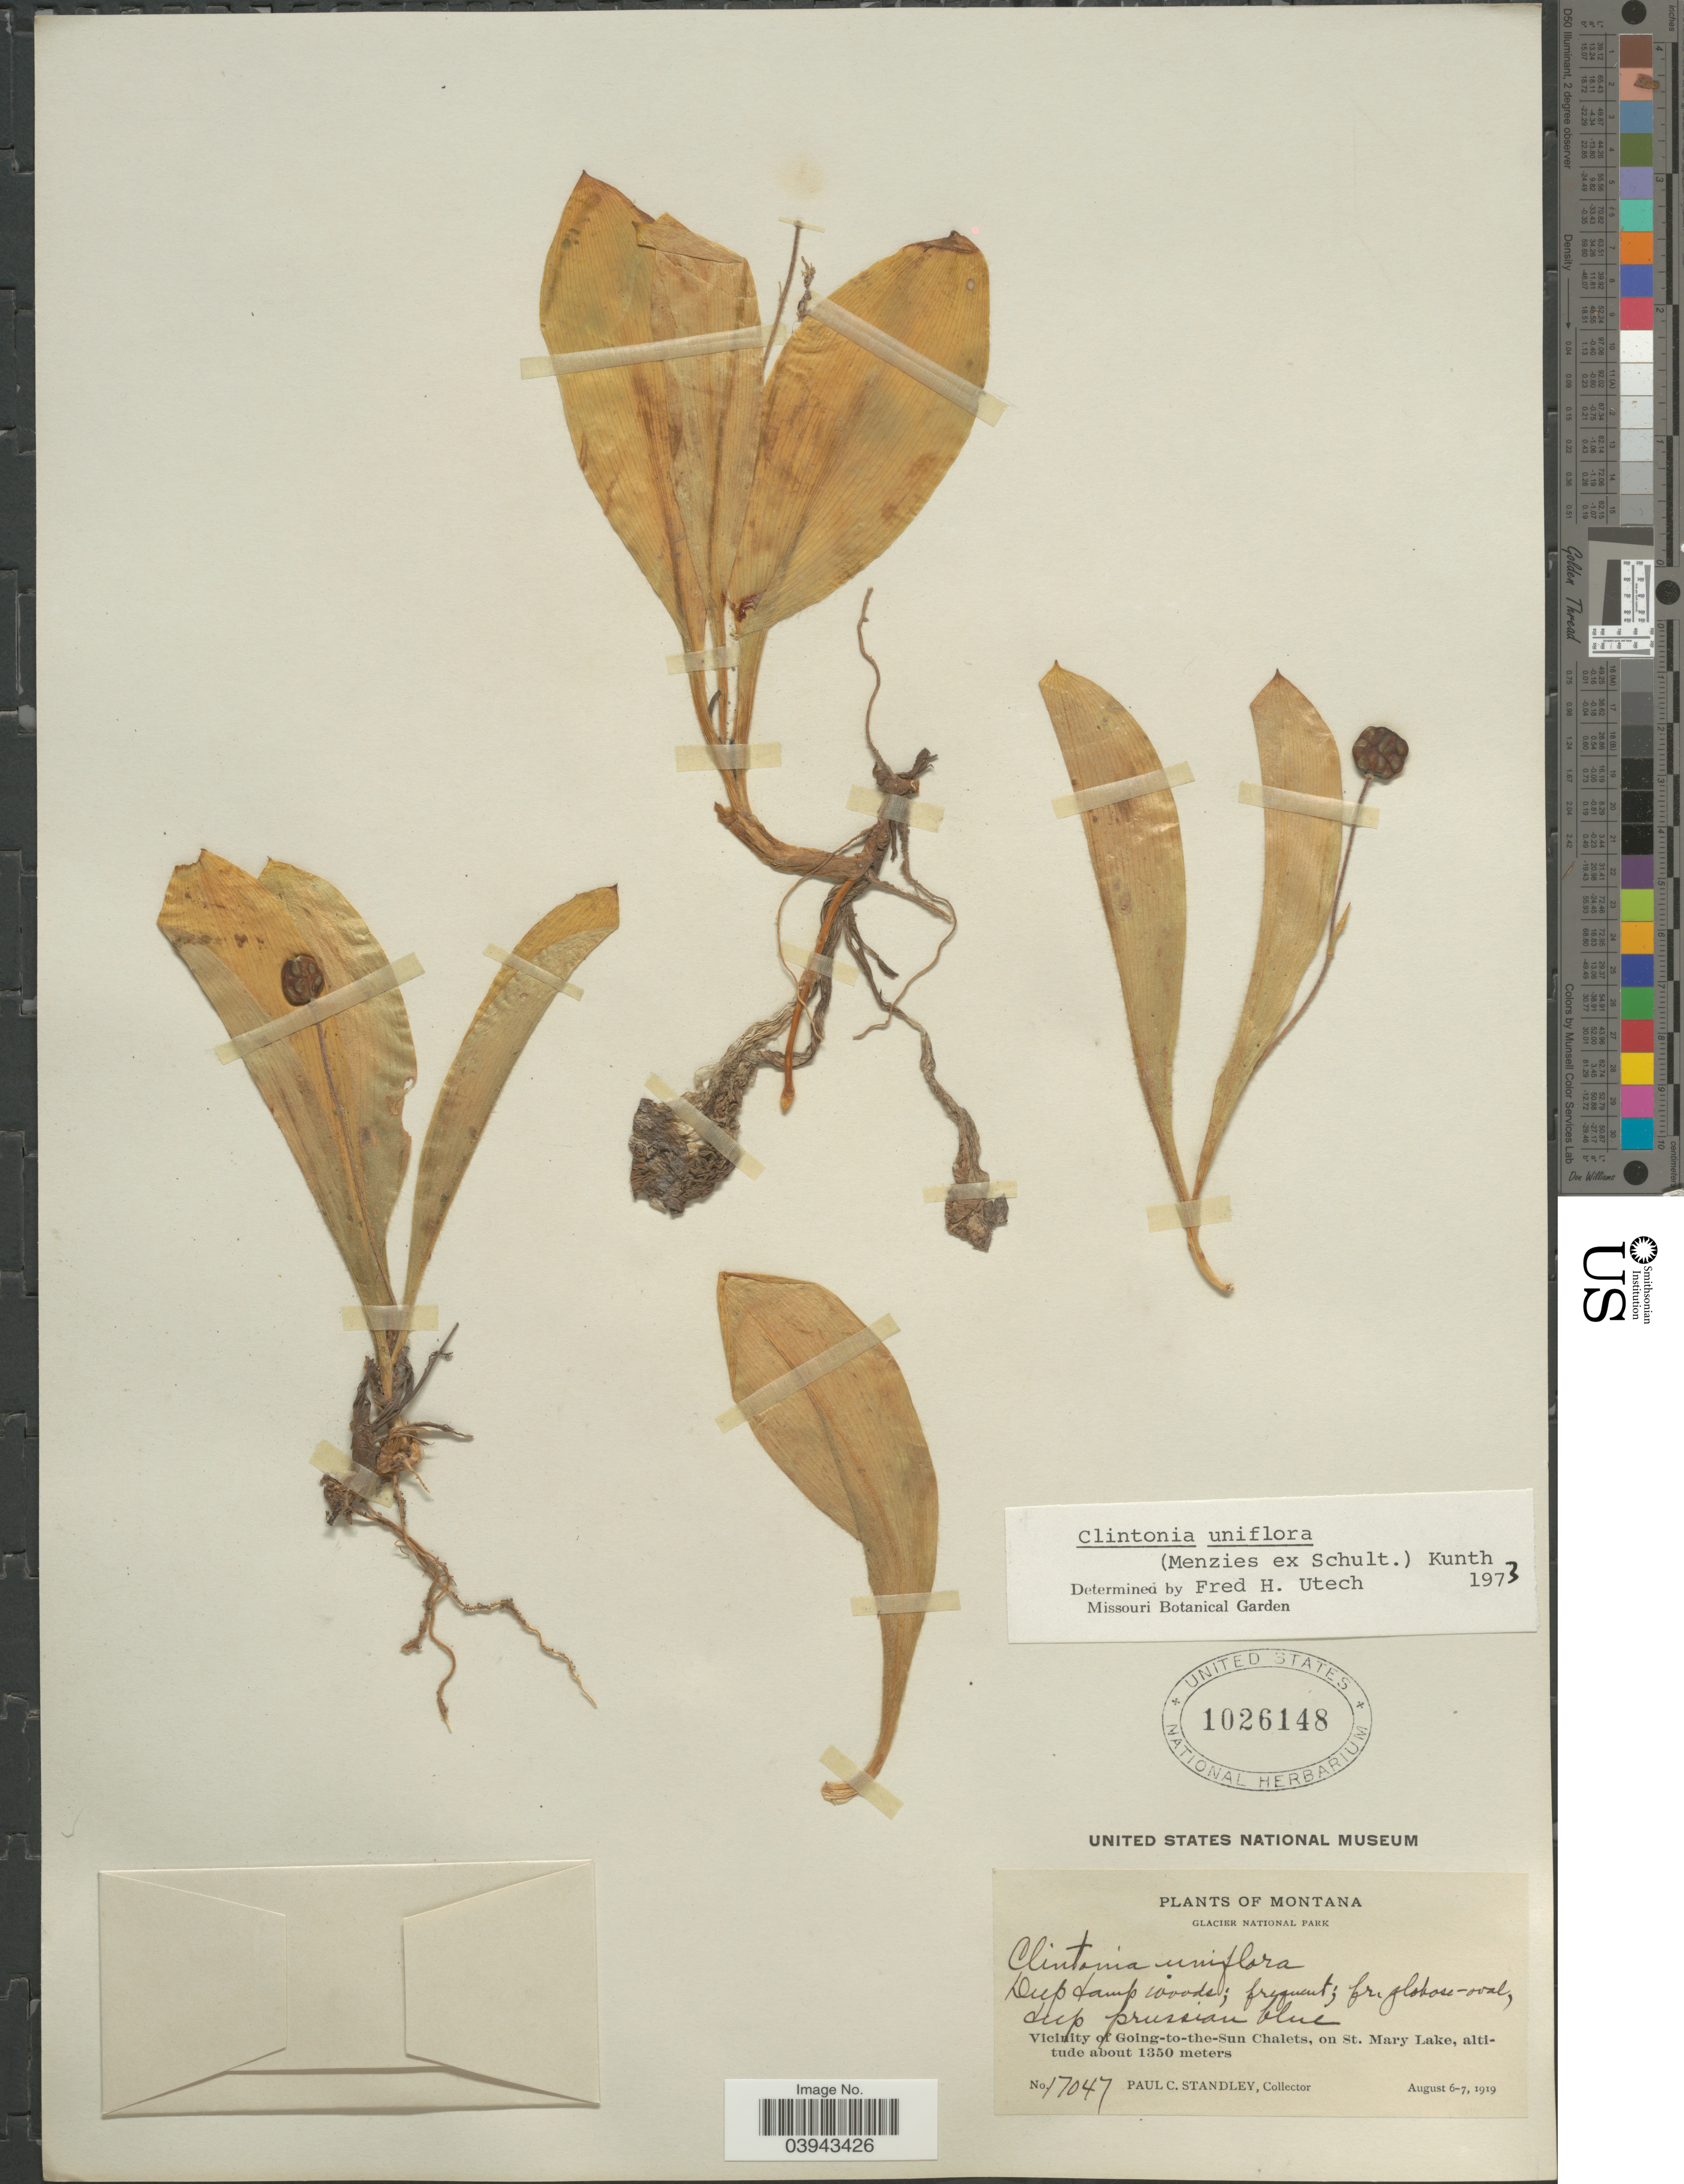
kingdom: Plantae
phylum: Tracheophyta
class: Liliopsida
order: Liliales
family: Liliaceae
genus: Clintonia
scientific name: Clintonia uniflora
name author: Kunth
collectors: P. C. Standley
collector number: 17047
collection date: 1919-08-06/1919-08-07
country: United States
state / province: Montana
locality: Glacier National Park. Vicinity of Going-to-the-Sun Chalets, on St. Mary Lake.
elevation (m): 1350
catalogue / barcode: US 1026148